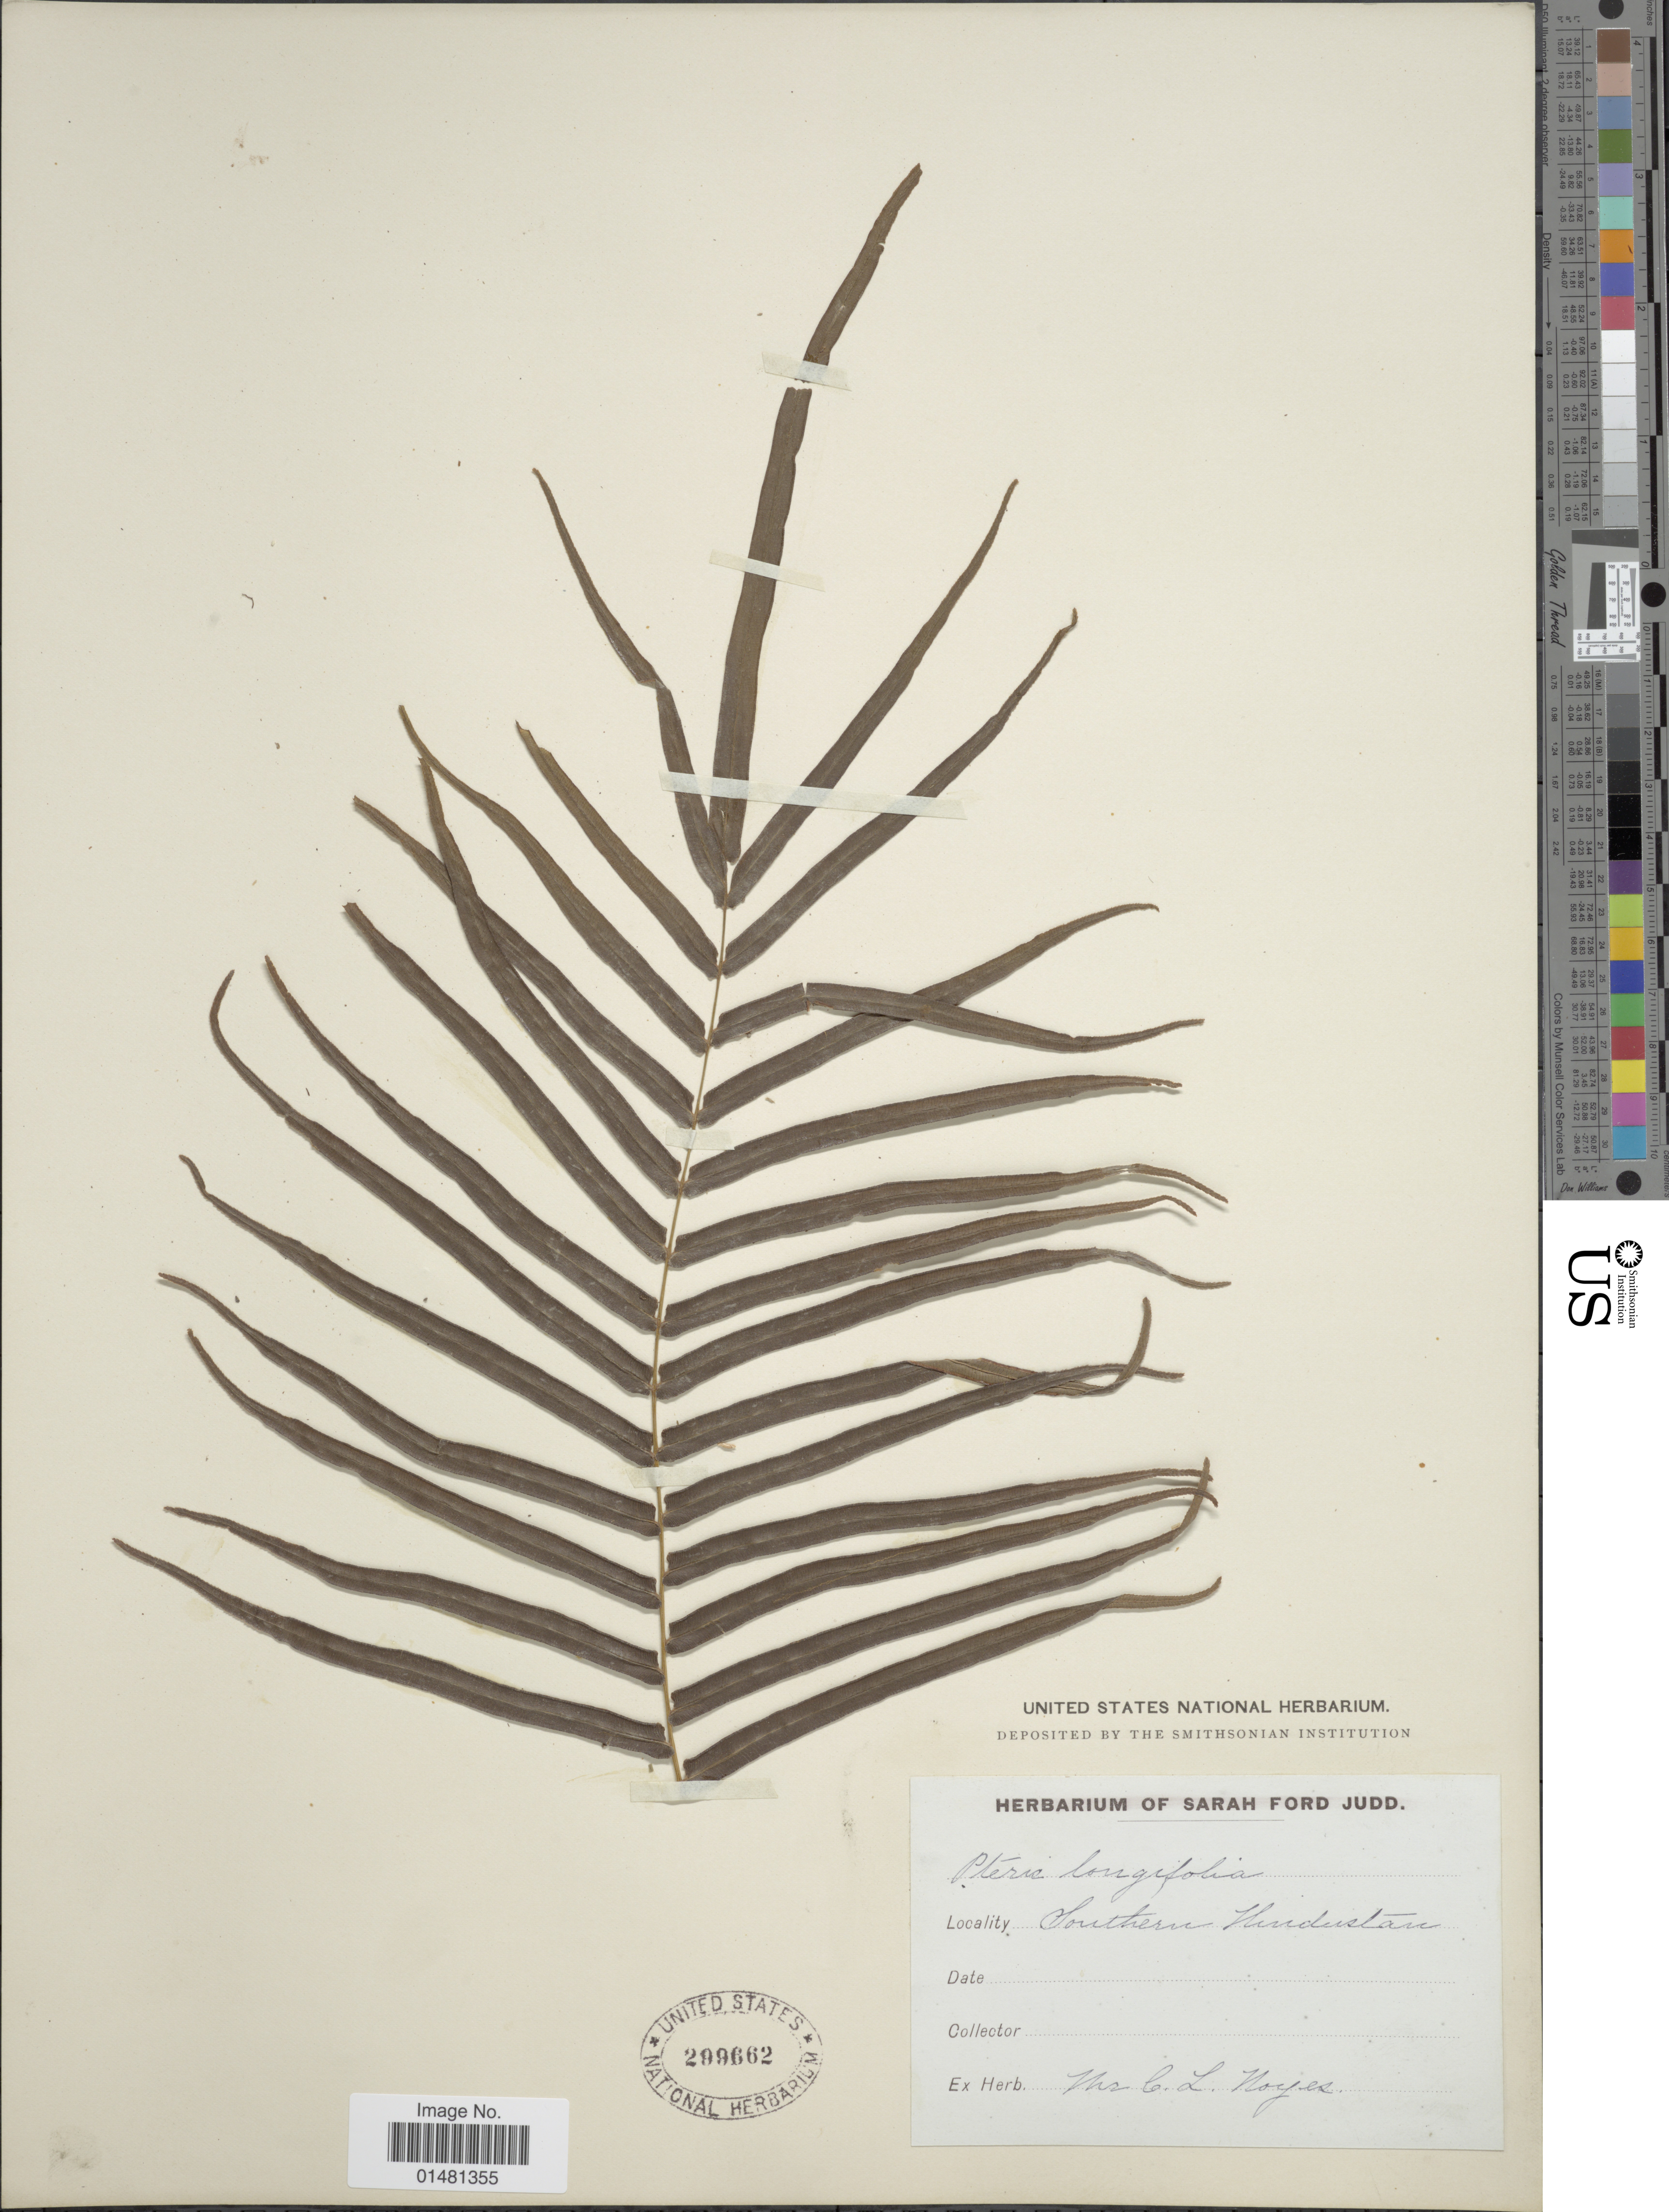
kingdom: Plantae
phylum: Tracheophyta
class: Polypodiopsida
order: Polypodiales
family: Pteridaceae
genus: Pteris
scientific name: Pteris vittata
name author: L.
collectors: C. Noyes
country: India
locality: Southern HIndustan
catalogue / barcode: US 299662